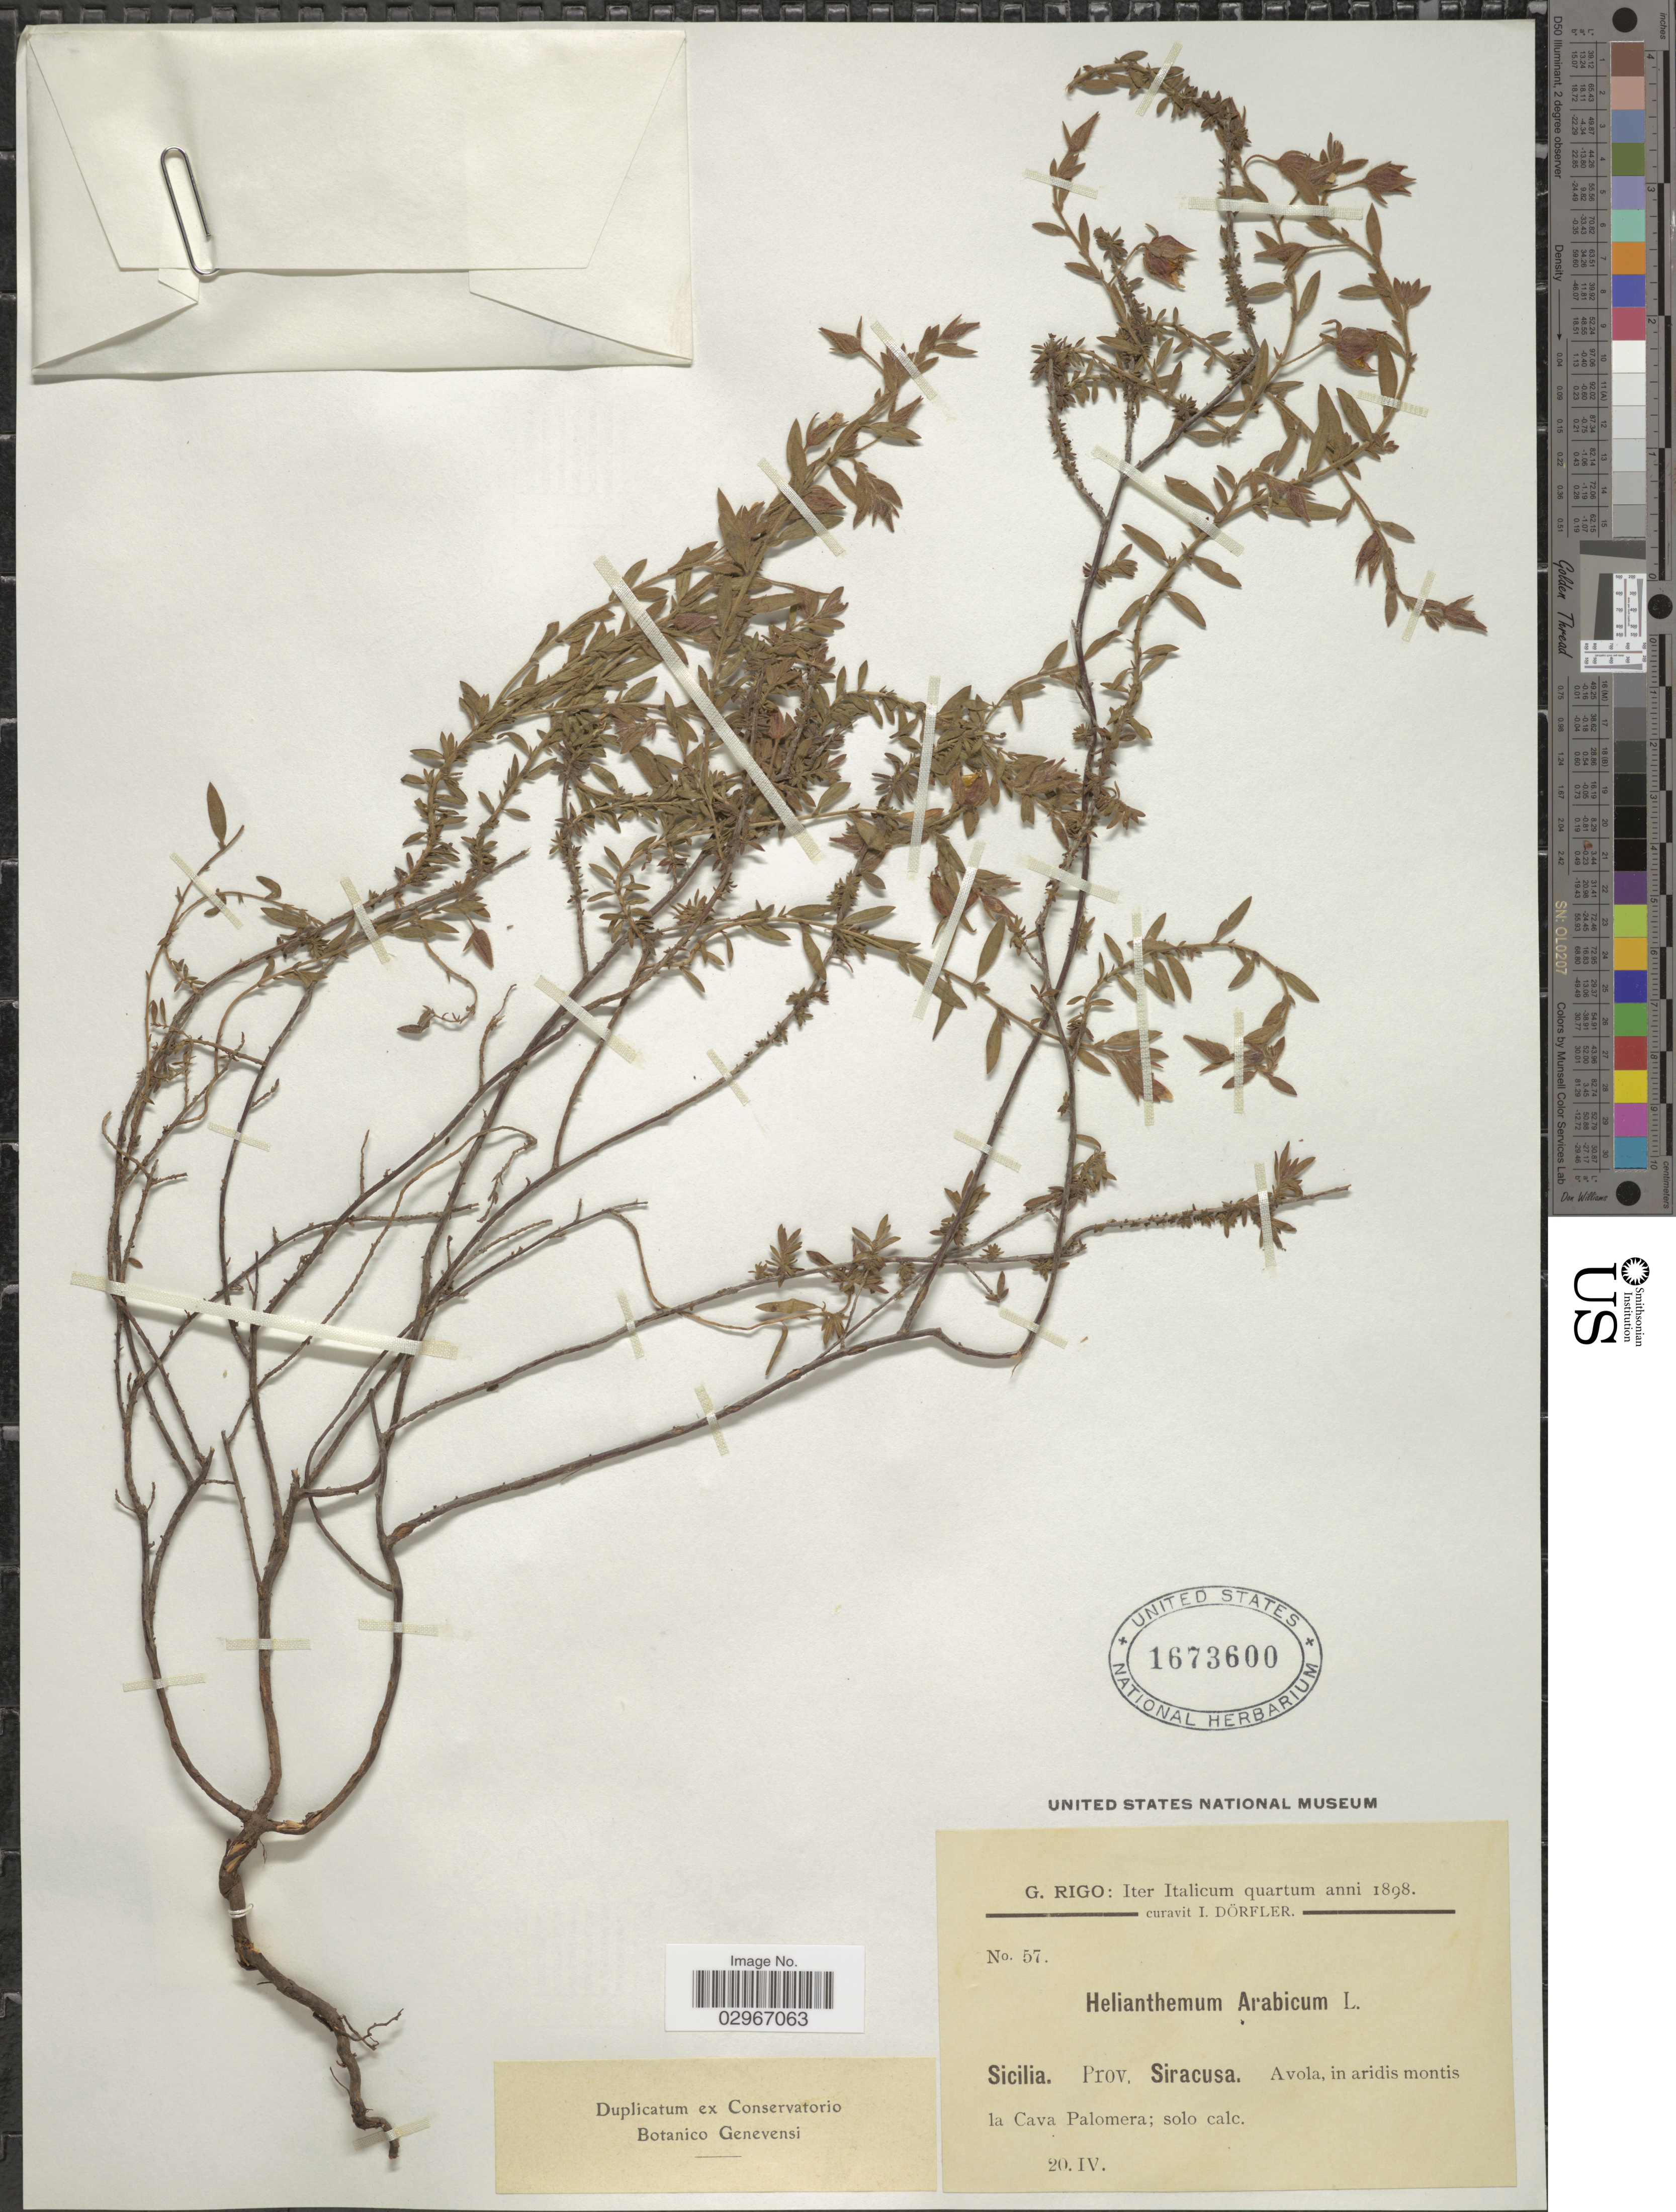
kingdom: Plantae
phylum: Tracheophyta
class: Magnoliopsida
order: Malvales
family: Cistaceae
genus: Helianthemum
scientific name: Helianthemum arabicum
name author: Pers.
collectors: G. Rigo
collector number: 57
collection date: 1898-04-20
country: Italy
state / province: Siciliana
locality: Sicilia. Prov. Siracusa. Avola, in aridis montis la Cava Palomera; solo calc.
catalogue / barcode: US 1673600